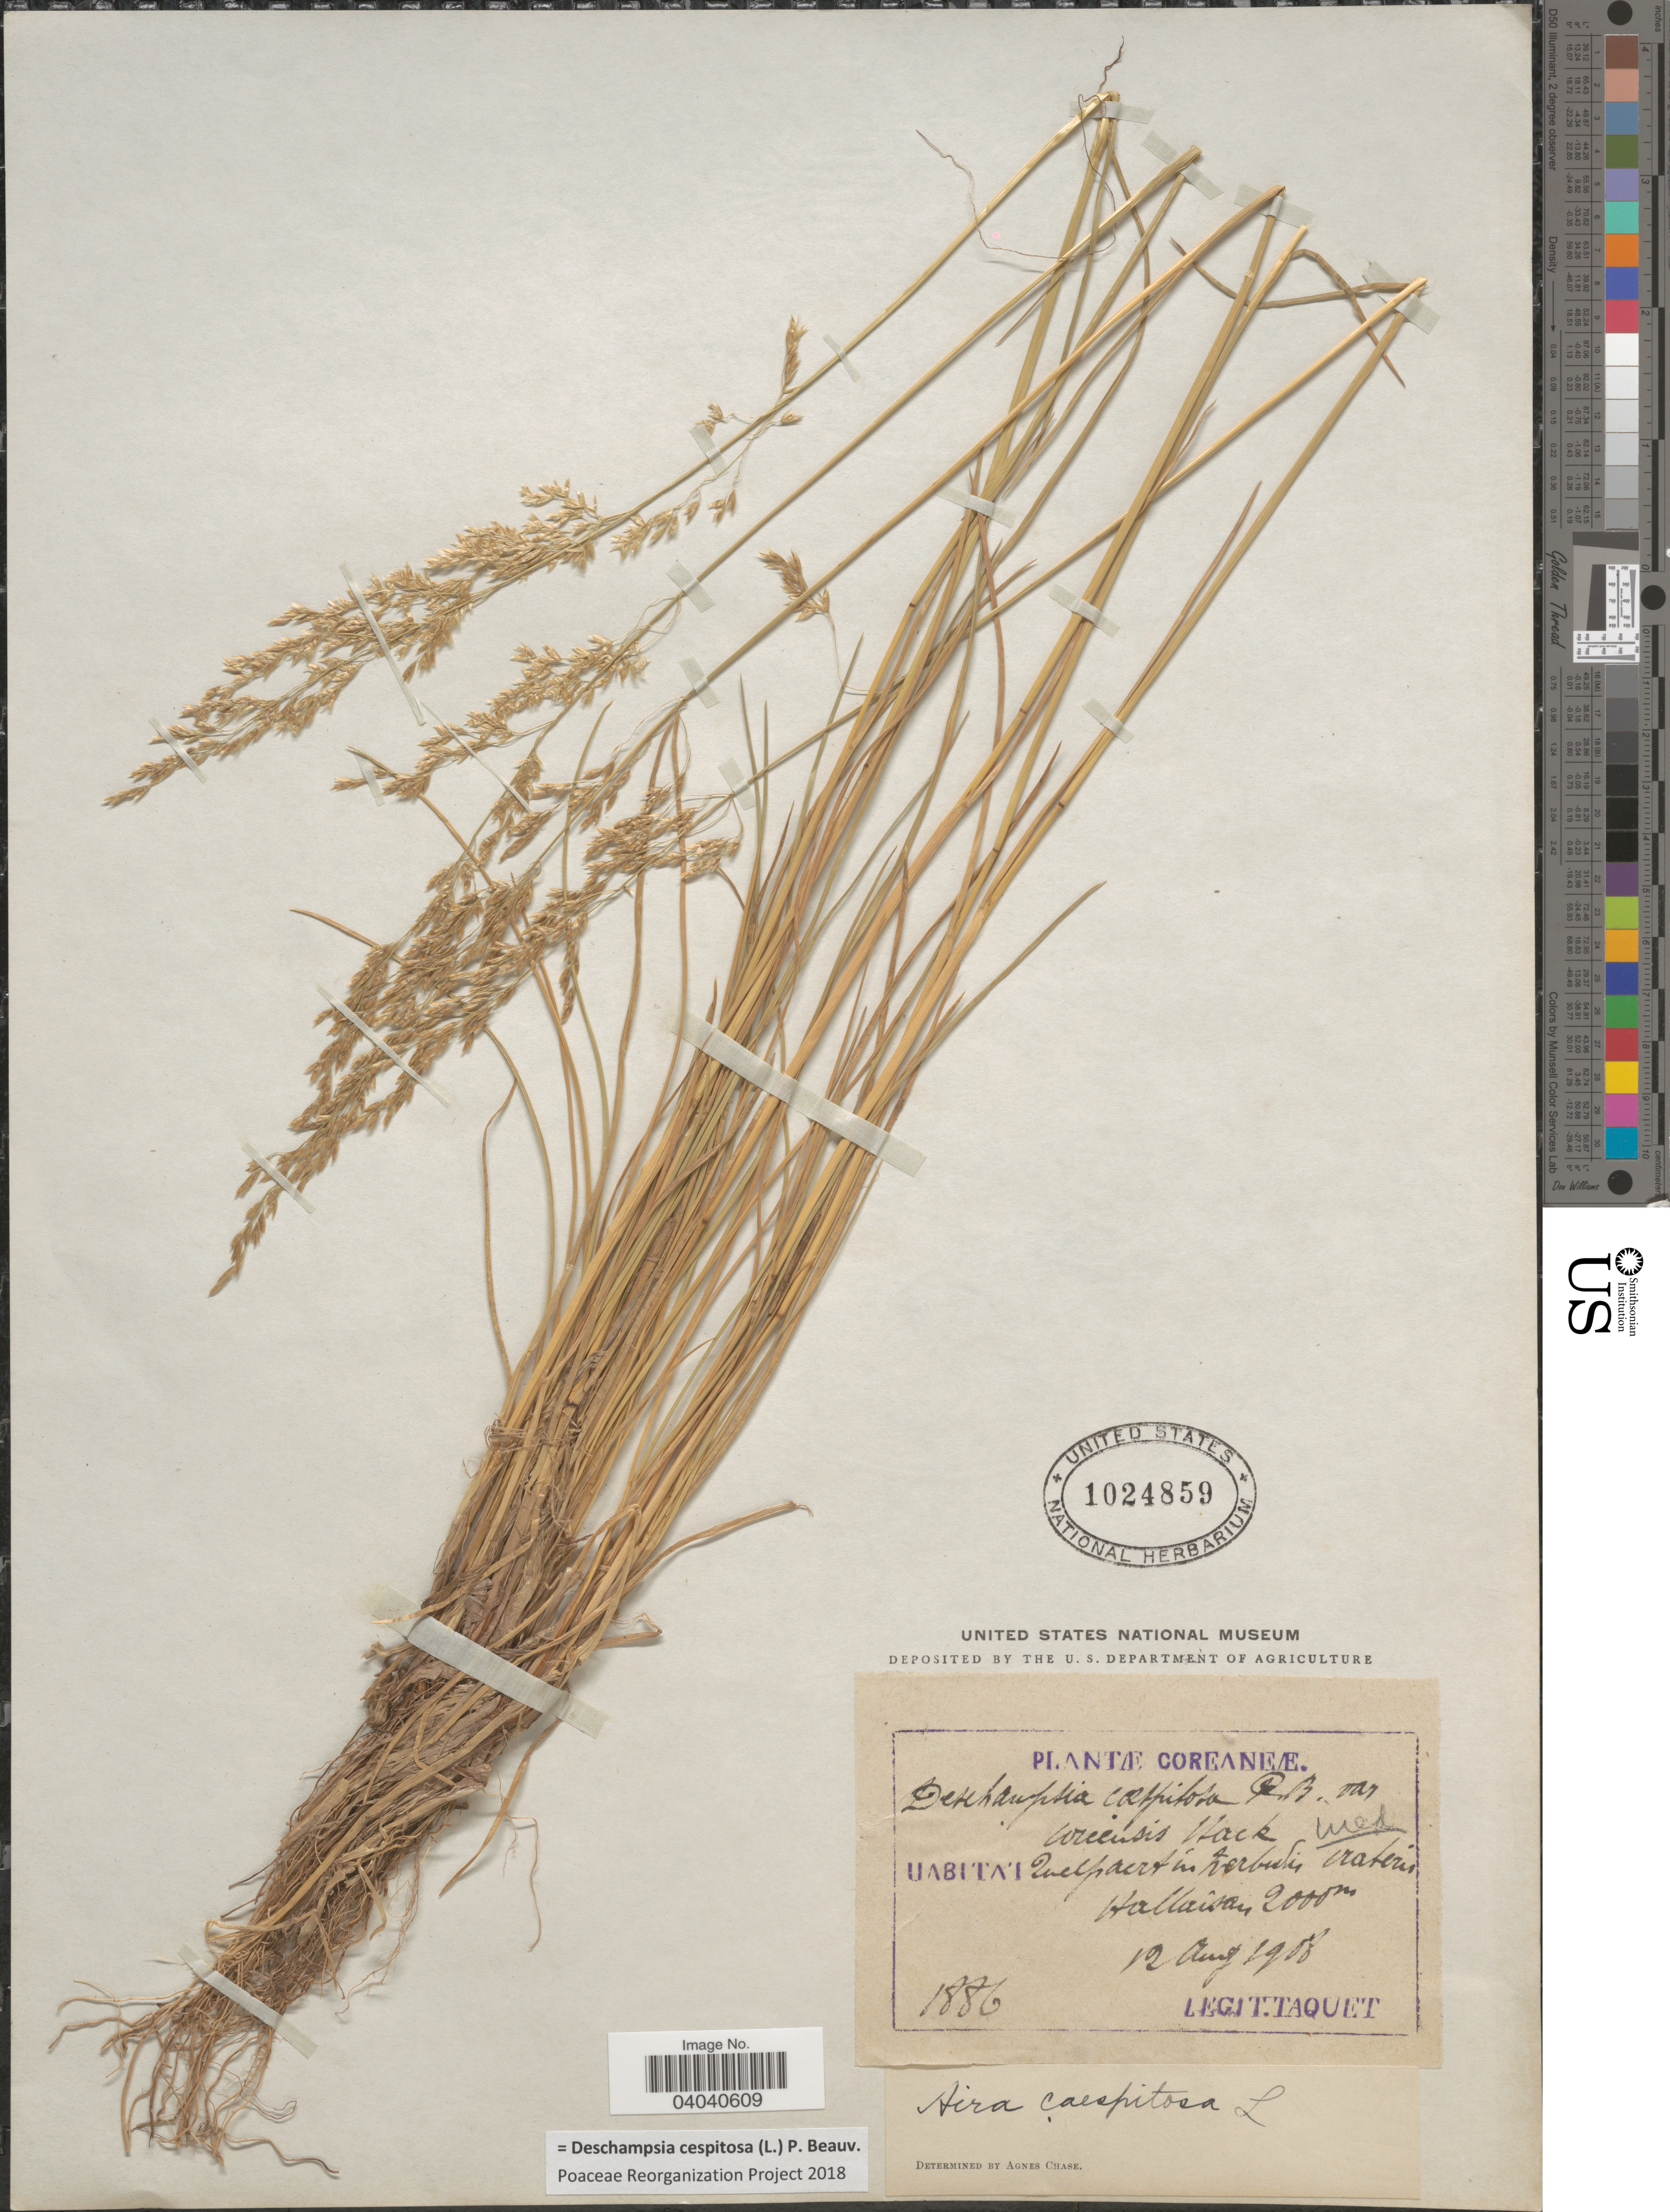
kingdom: Plantae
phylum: Tracheophyta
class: Liliopsida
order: Poales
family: Poaceae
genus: Deschampsia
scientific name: Deschampsia cespitosa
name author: (L.) P. Beauv.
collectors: Taquet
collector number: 1886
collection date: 1908-08-12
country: South Korea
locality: Coreaneæ. Quelpart in herbulis crateris Hallaisan.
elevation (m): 2000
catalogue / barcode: US 1024859